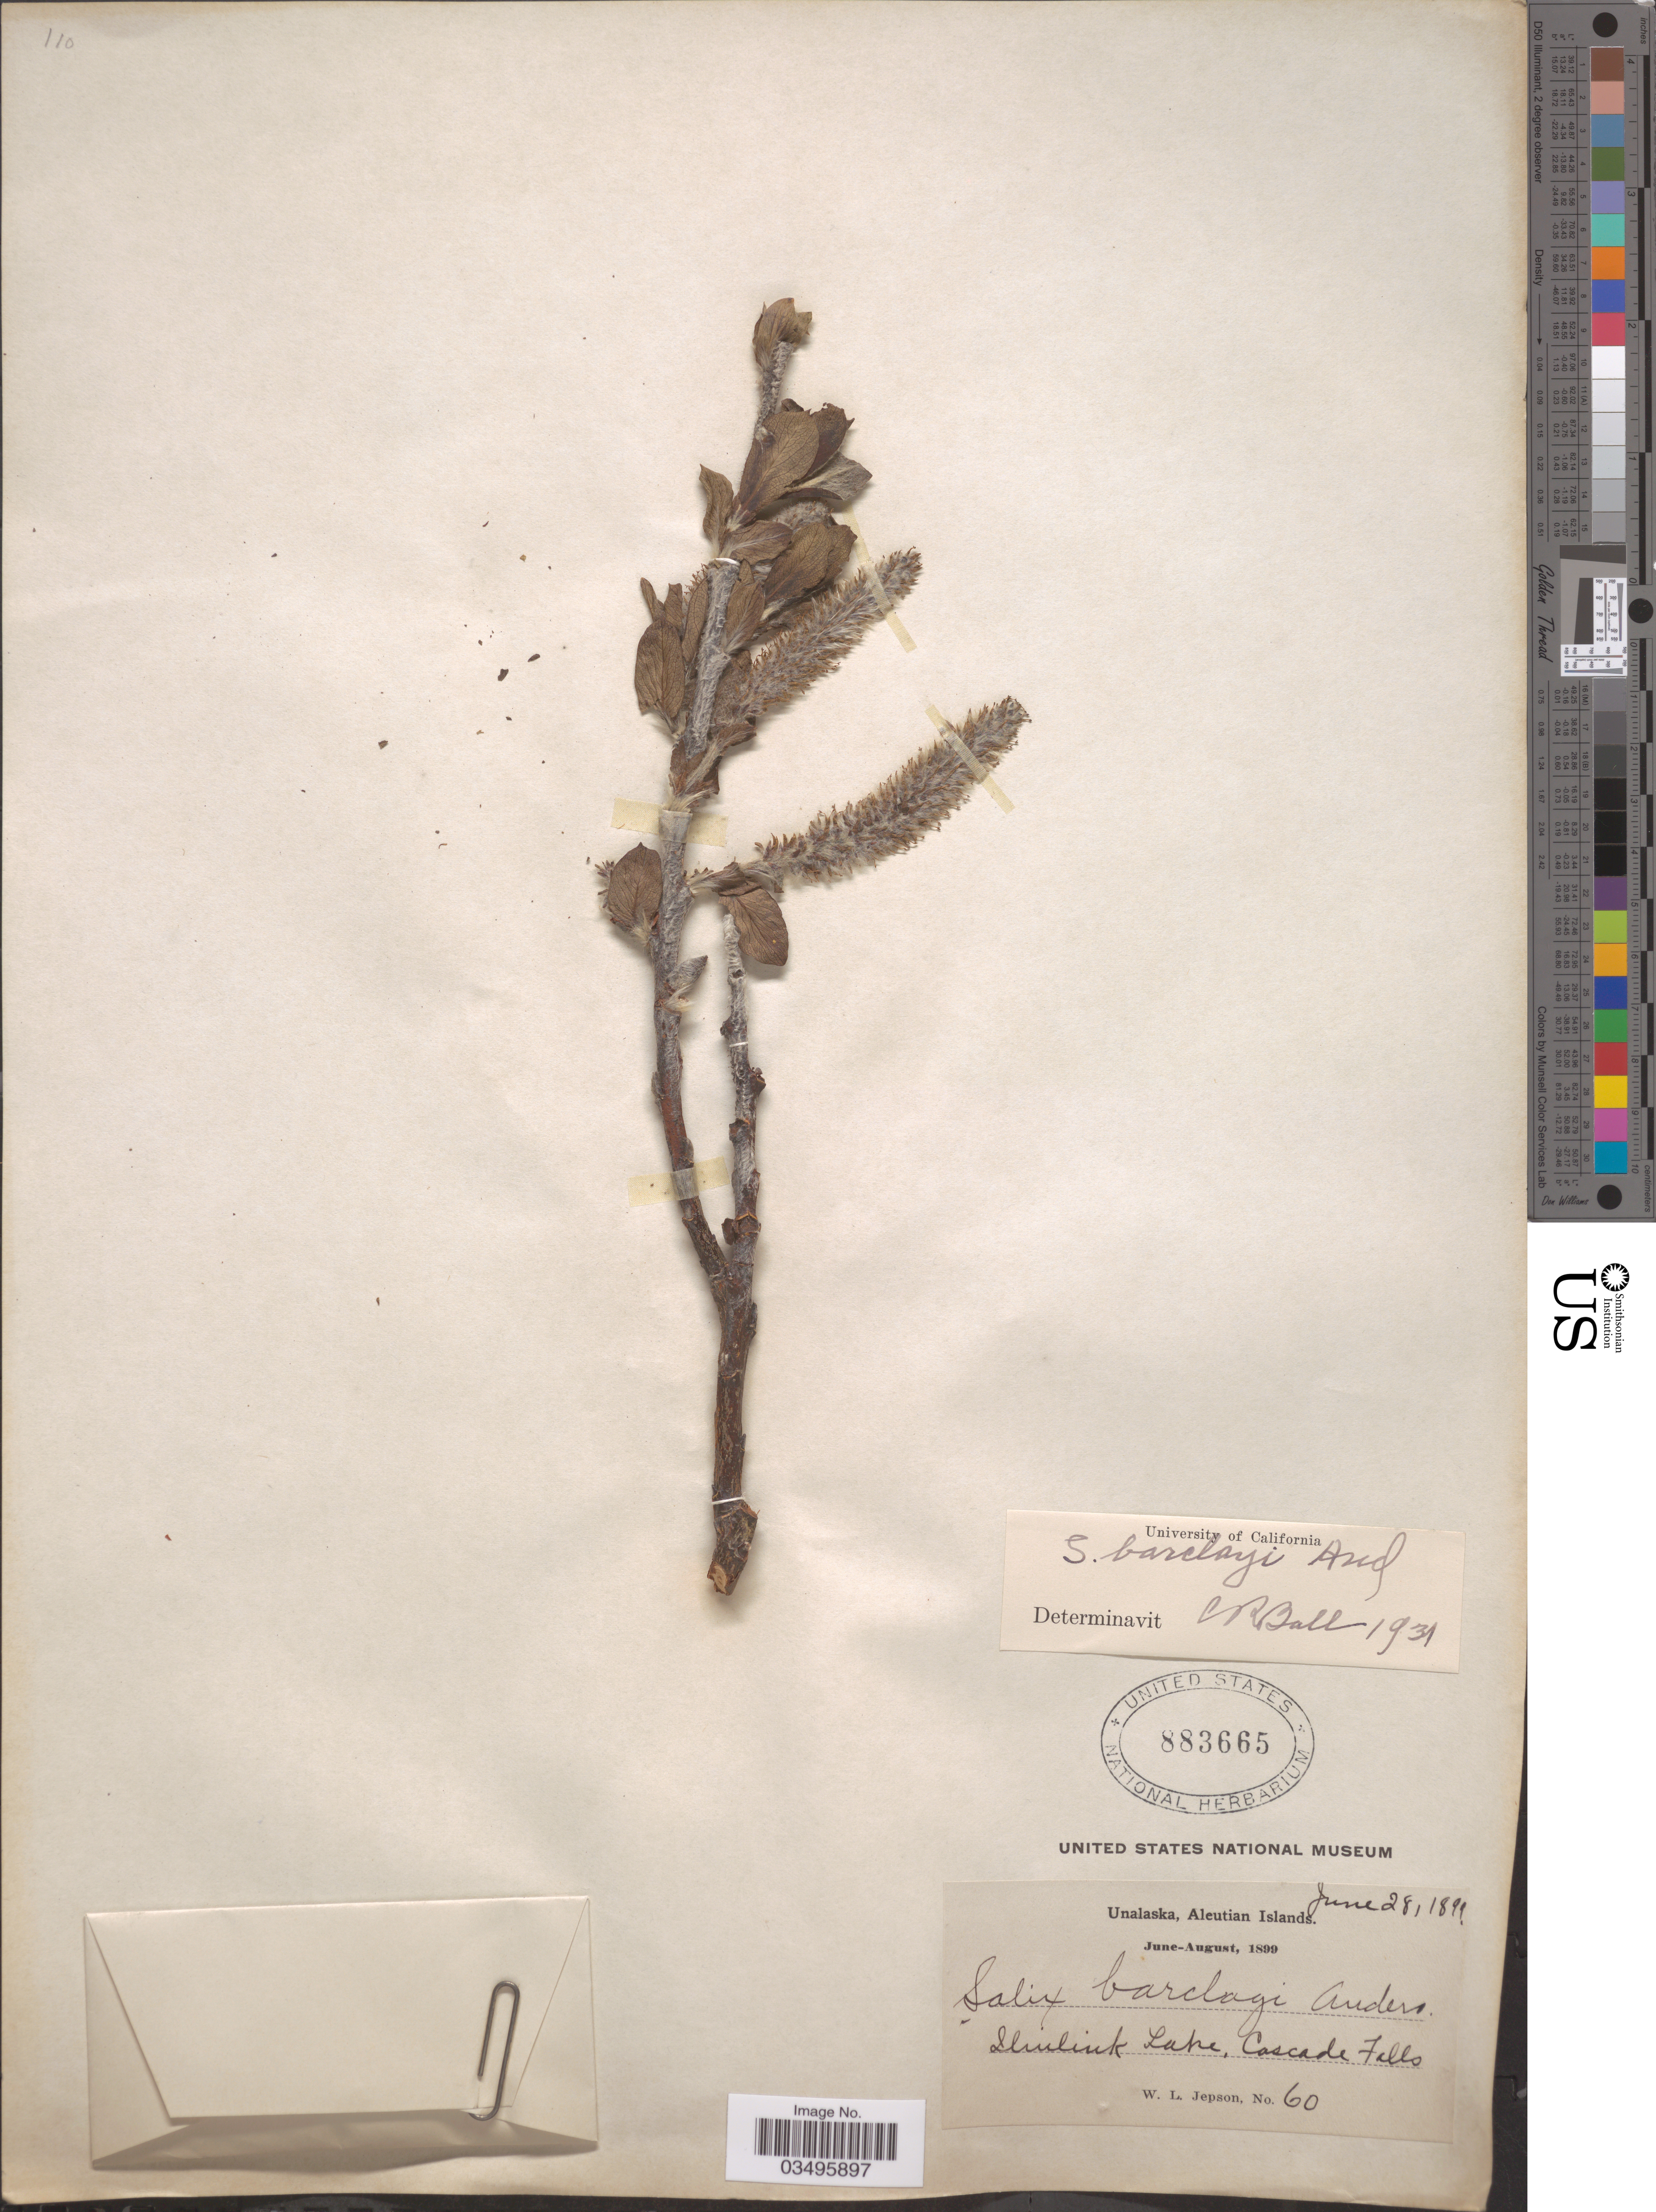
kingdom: Plantae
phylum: Tracheophyta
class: Magnoliopsida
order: Malpighiales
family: Salicaceae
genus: Salix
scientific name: Salix barclayi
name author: Andersson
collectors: W. L. Jepson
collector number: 60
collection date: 1899-06-28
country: United States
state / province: Alaska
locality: Unalaska, Aleutian Islands. Iliuliuk Lake, Cascade Falls.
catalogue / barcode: US 883665